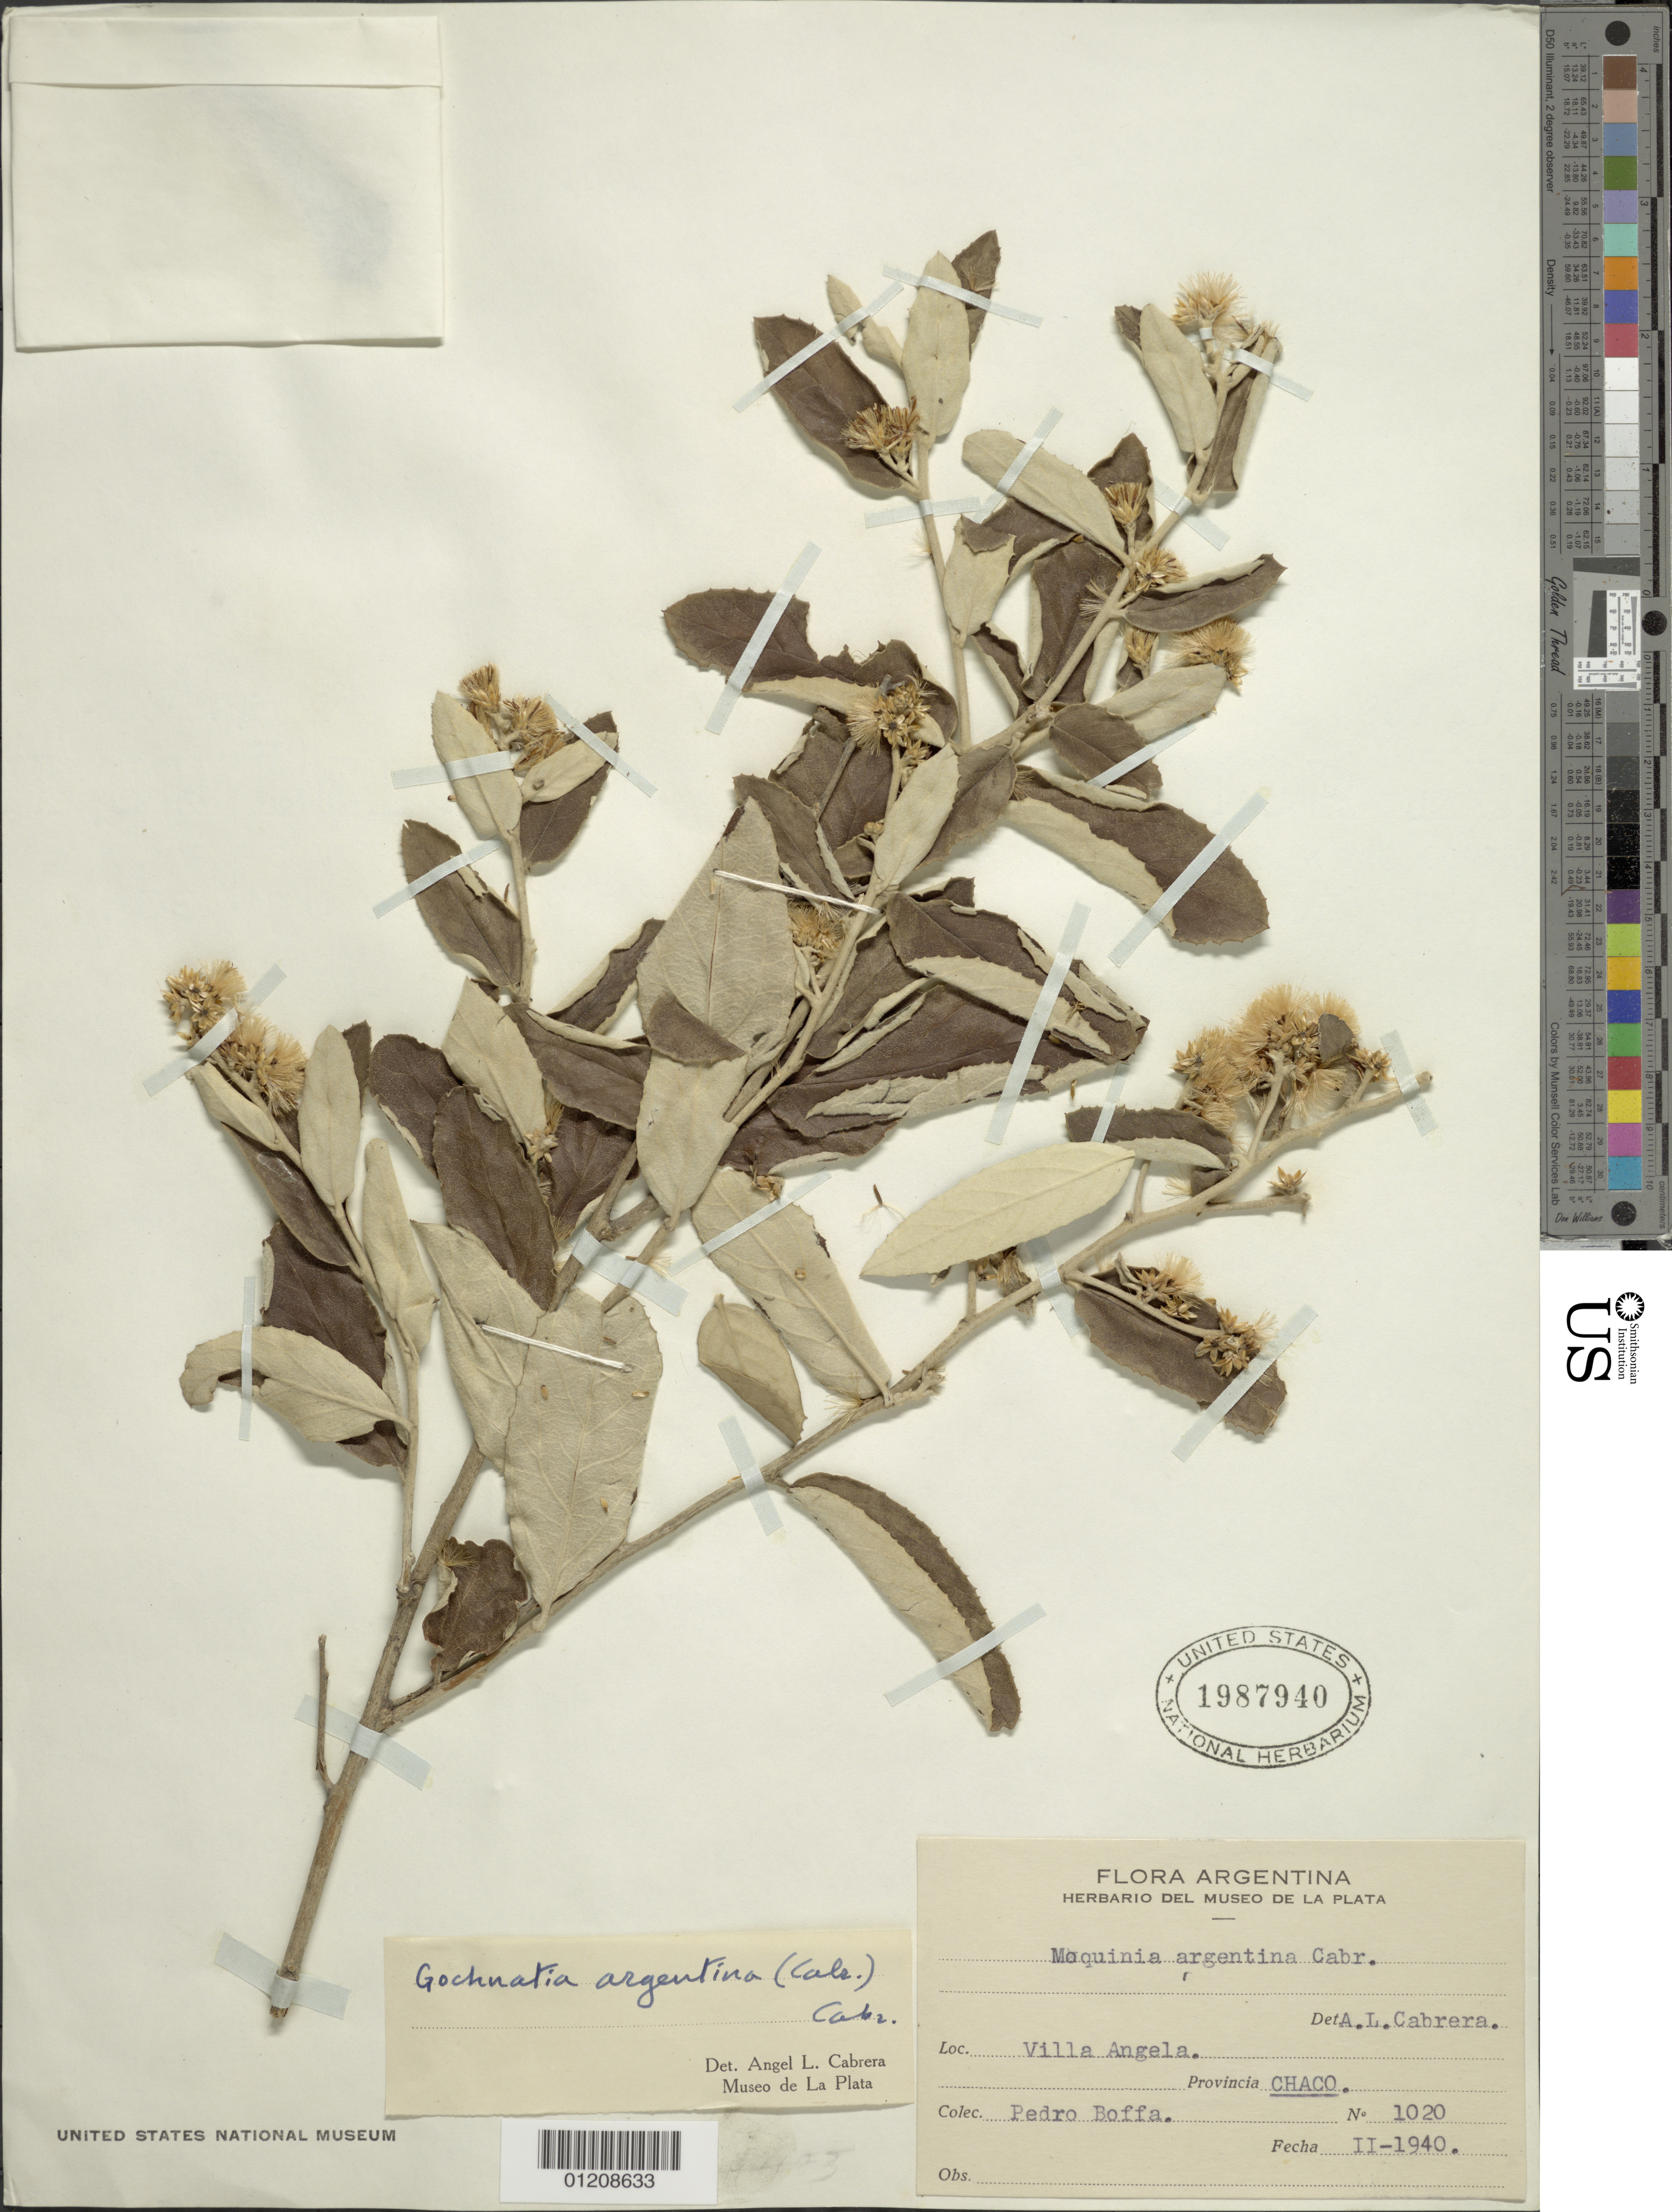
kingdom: Plantae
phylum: Tracheophyta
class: Magnoliopsida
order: Asterales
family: Asteraceae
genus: Moquiniastrum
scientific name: Moquiniastrum argentinum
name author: (Cabrera) G. Sancho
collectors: P. Boffa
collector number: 1020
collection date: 1940-02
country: Argentina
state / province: Chaco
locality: Villa Angela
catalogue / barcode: US 1987940